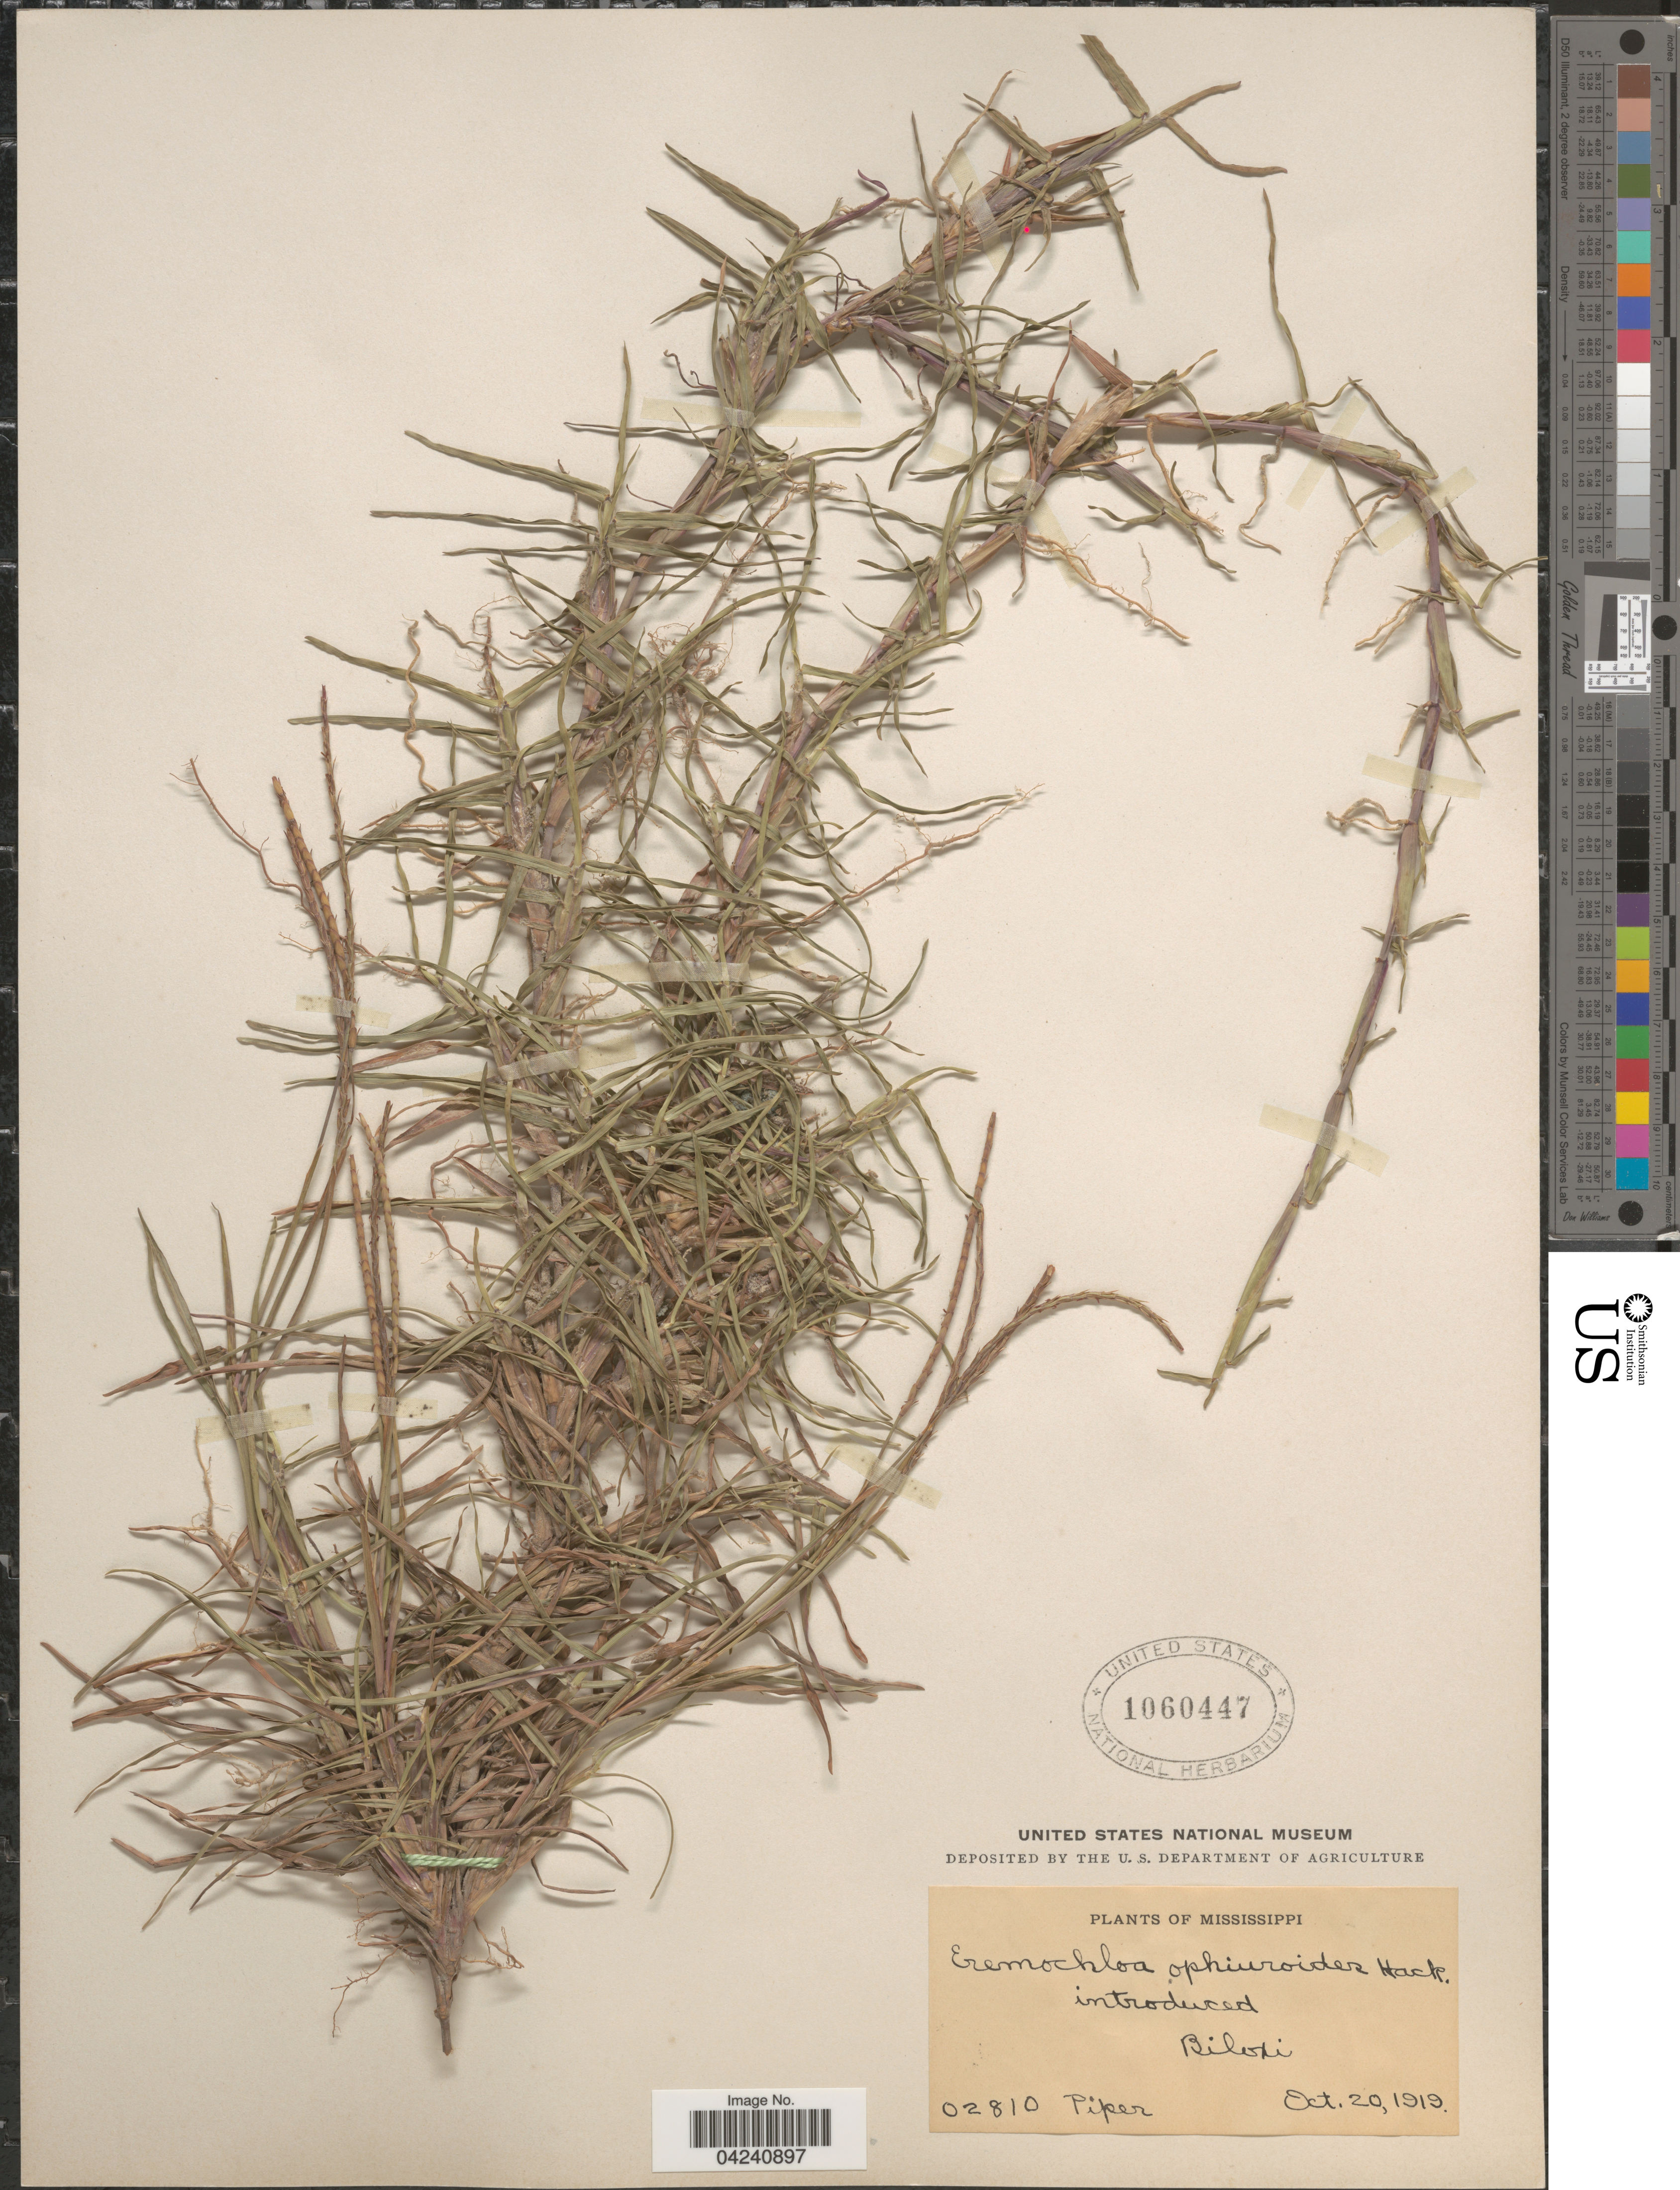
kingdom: Plantae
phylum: Tracheophyta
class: Liliopsida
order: Poales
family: Poaceae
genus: Eremochloa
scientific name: Eremochloa ophiuroides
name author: (Munro) Hack.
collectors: Piper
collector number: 02810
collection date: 1919-10-20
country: United States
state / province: Mississippi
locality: Biloxi.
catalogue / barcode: US 1060447